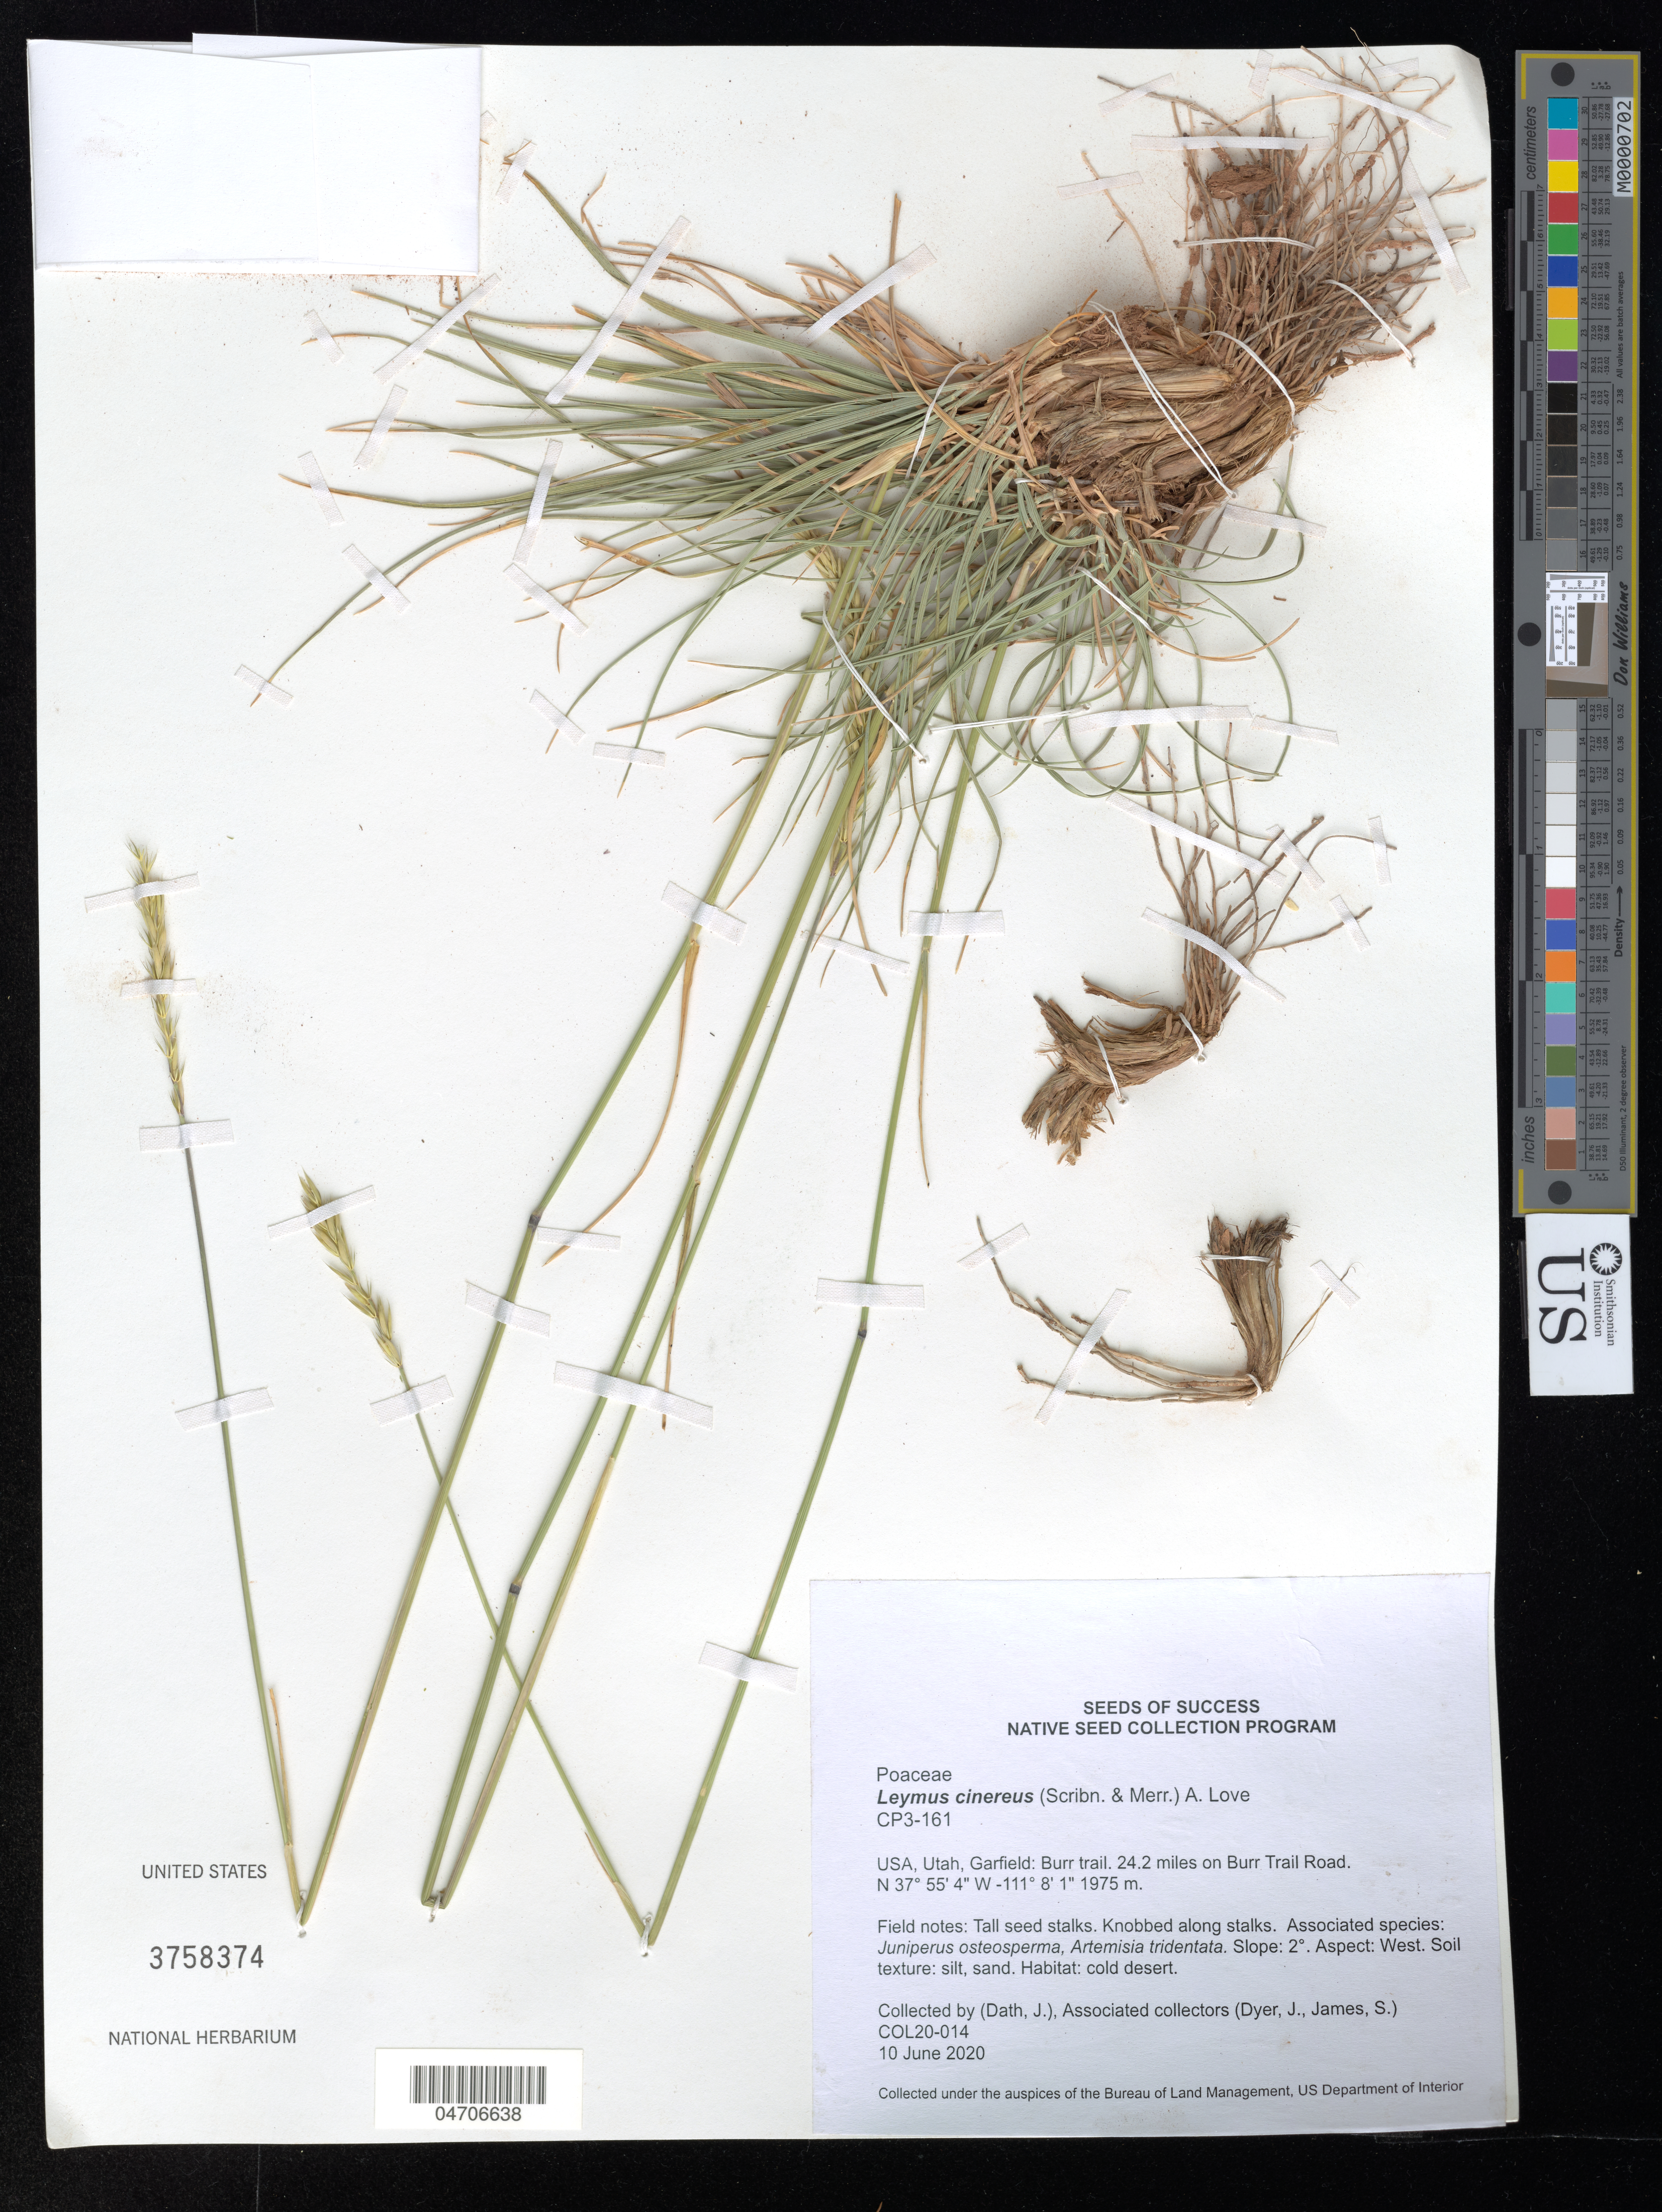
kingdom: Plantae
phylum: Tracheophyta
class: Liliopsida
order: Poales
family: Poaceae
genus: Leymus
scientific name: Leymus cinereus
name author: (Scribn. & Merr.) Á. Löve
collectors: B. Losee, J. Dyer & S. James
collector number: COL20-014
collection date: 2020-06-10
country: United States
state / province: Utah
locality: Garfield: Burr trail. 24.2 miles on Burr Trail Road.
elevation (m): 1975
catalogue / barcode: US 3758374